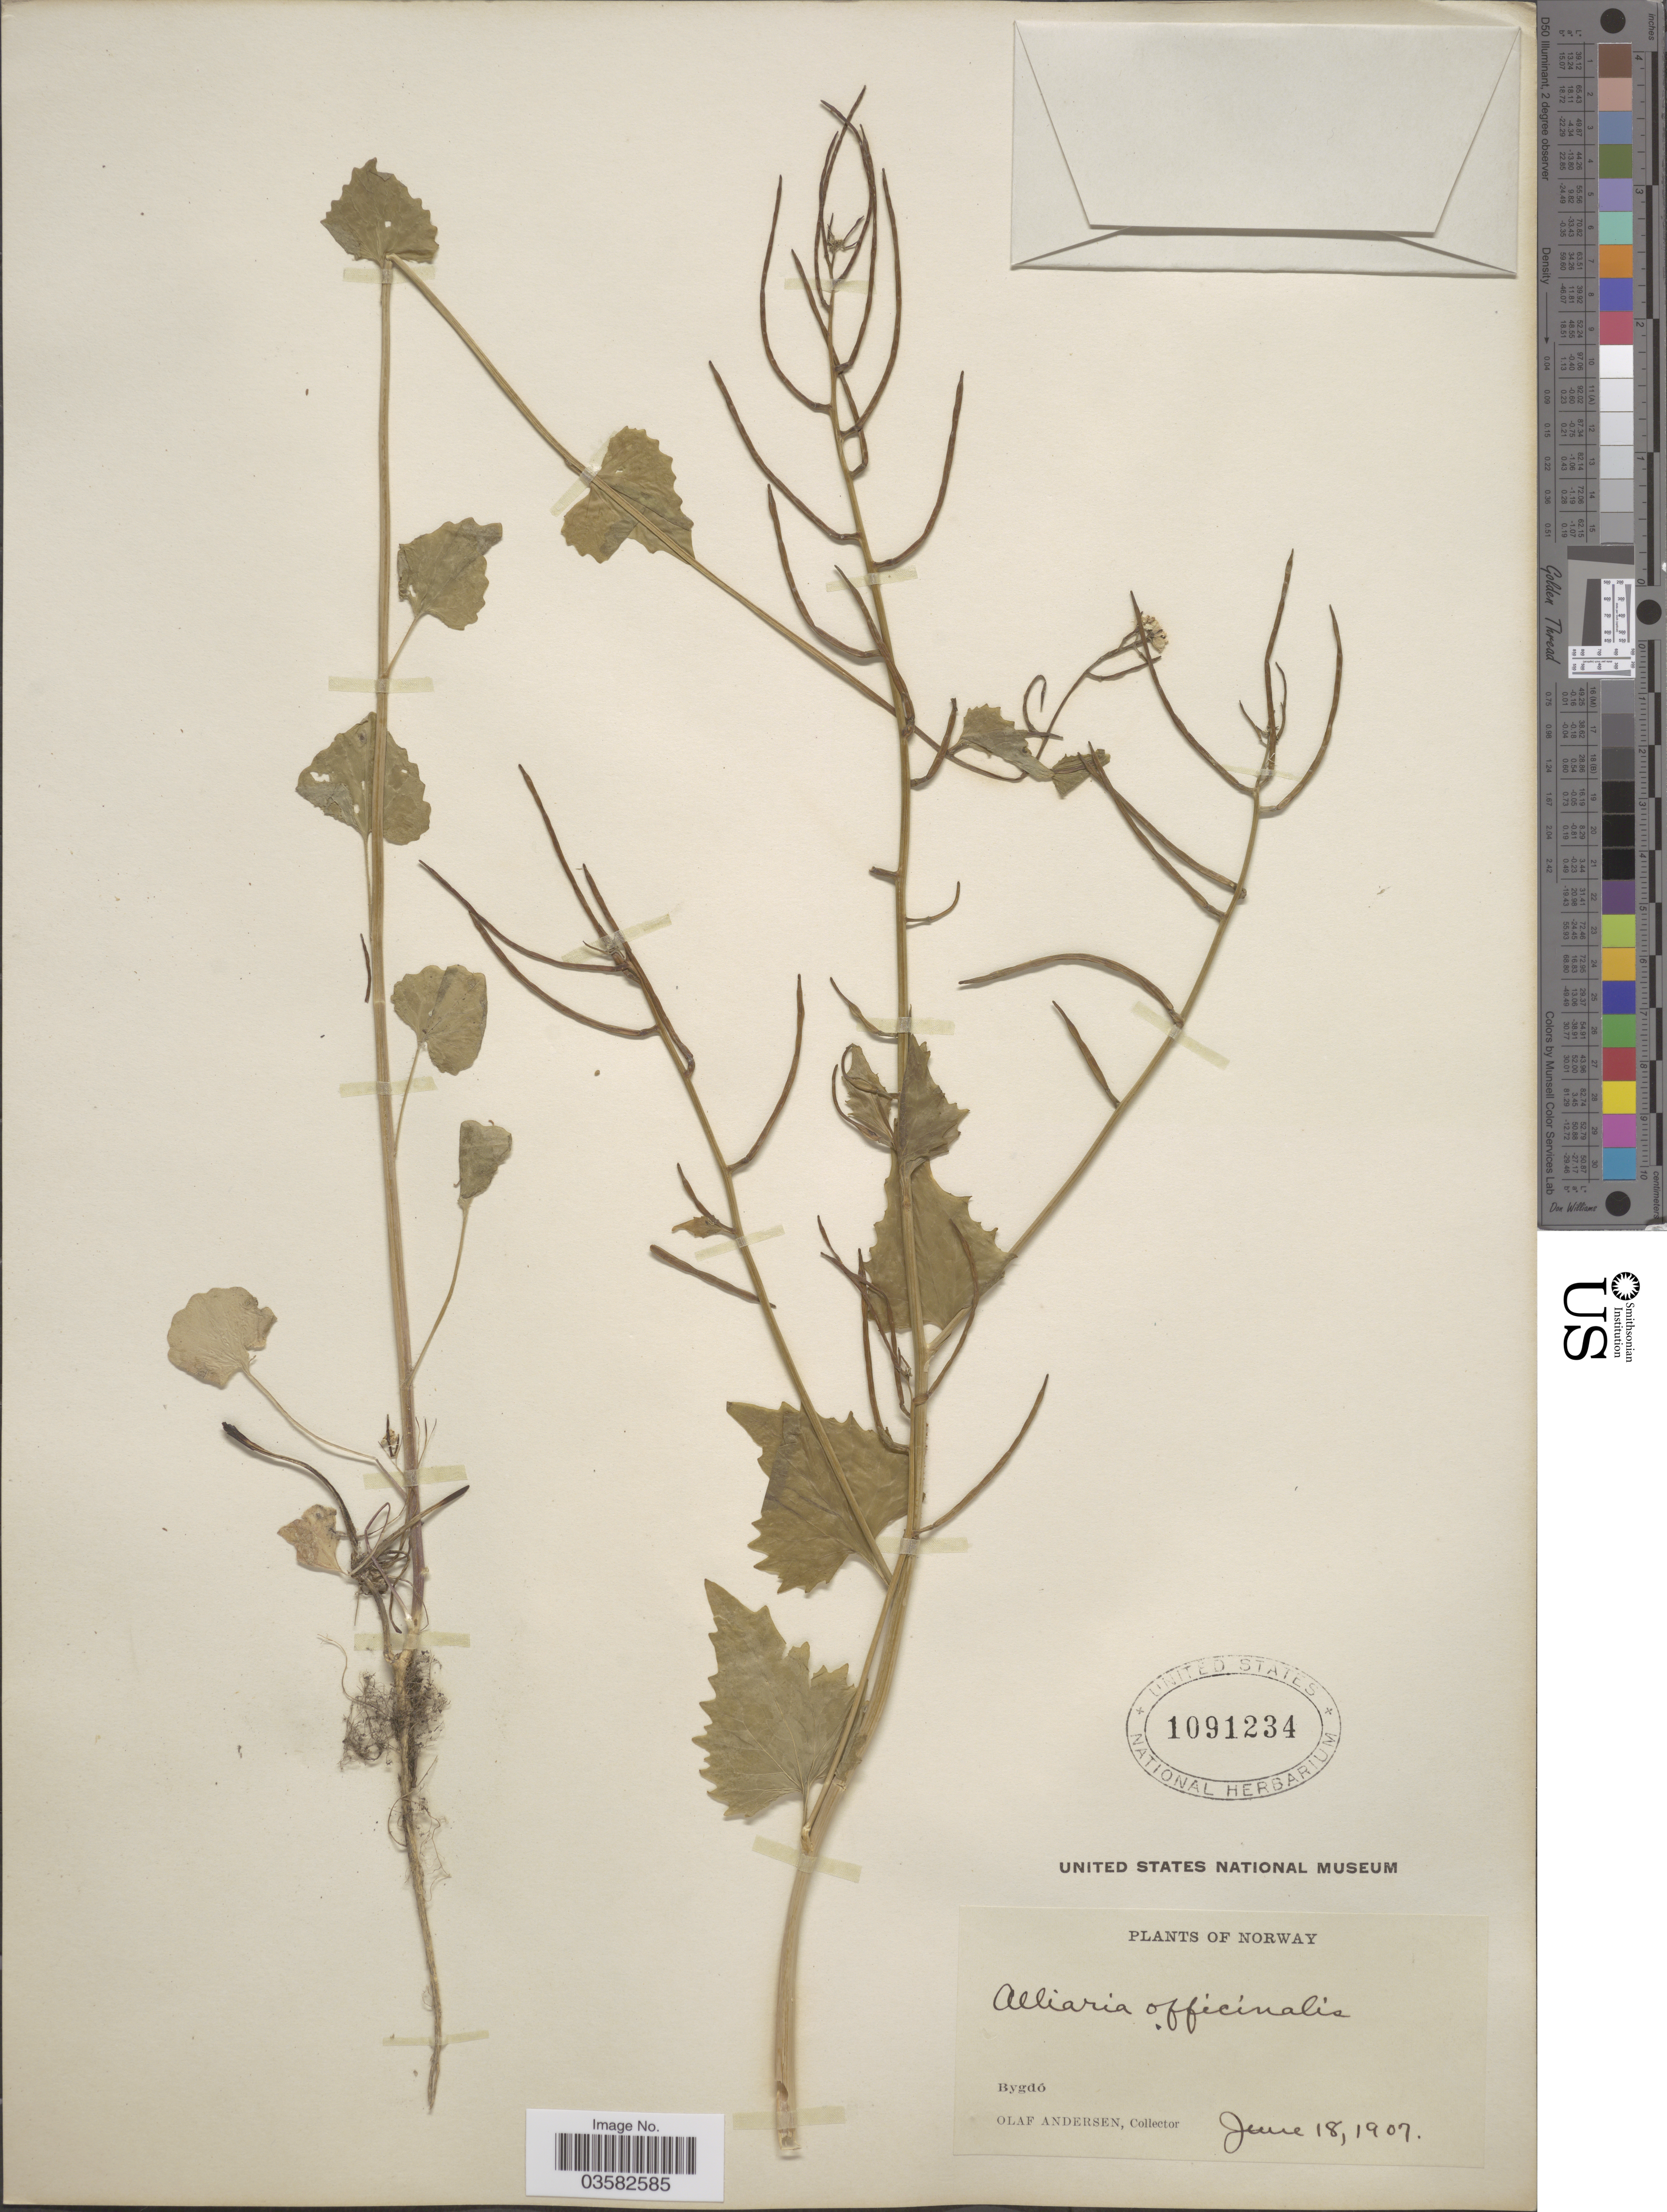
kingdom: Plantae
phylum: Tracheophyta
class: Magnoliopsida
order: Brassicales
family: Brassicaceae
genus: Alliaria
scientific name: Alliaria officinalis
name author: Andrz. ex DC.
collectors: O. Andersen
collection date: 1907-06-18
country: Norway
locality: Bygdó.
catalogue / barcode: US 1091234